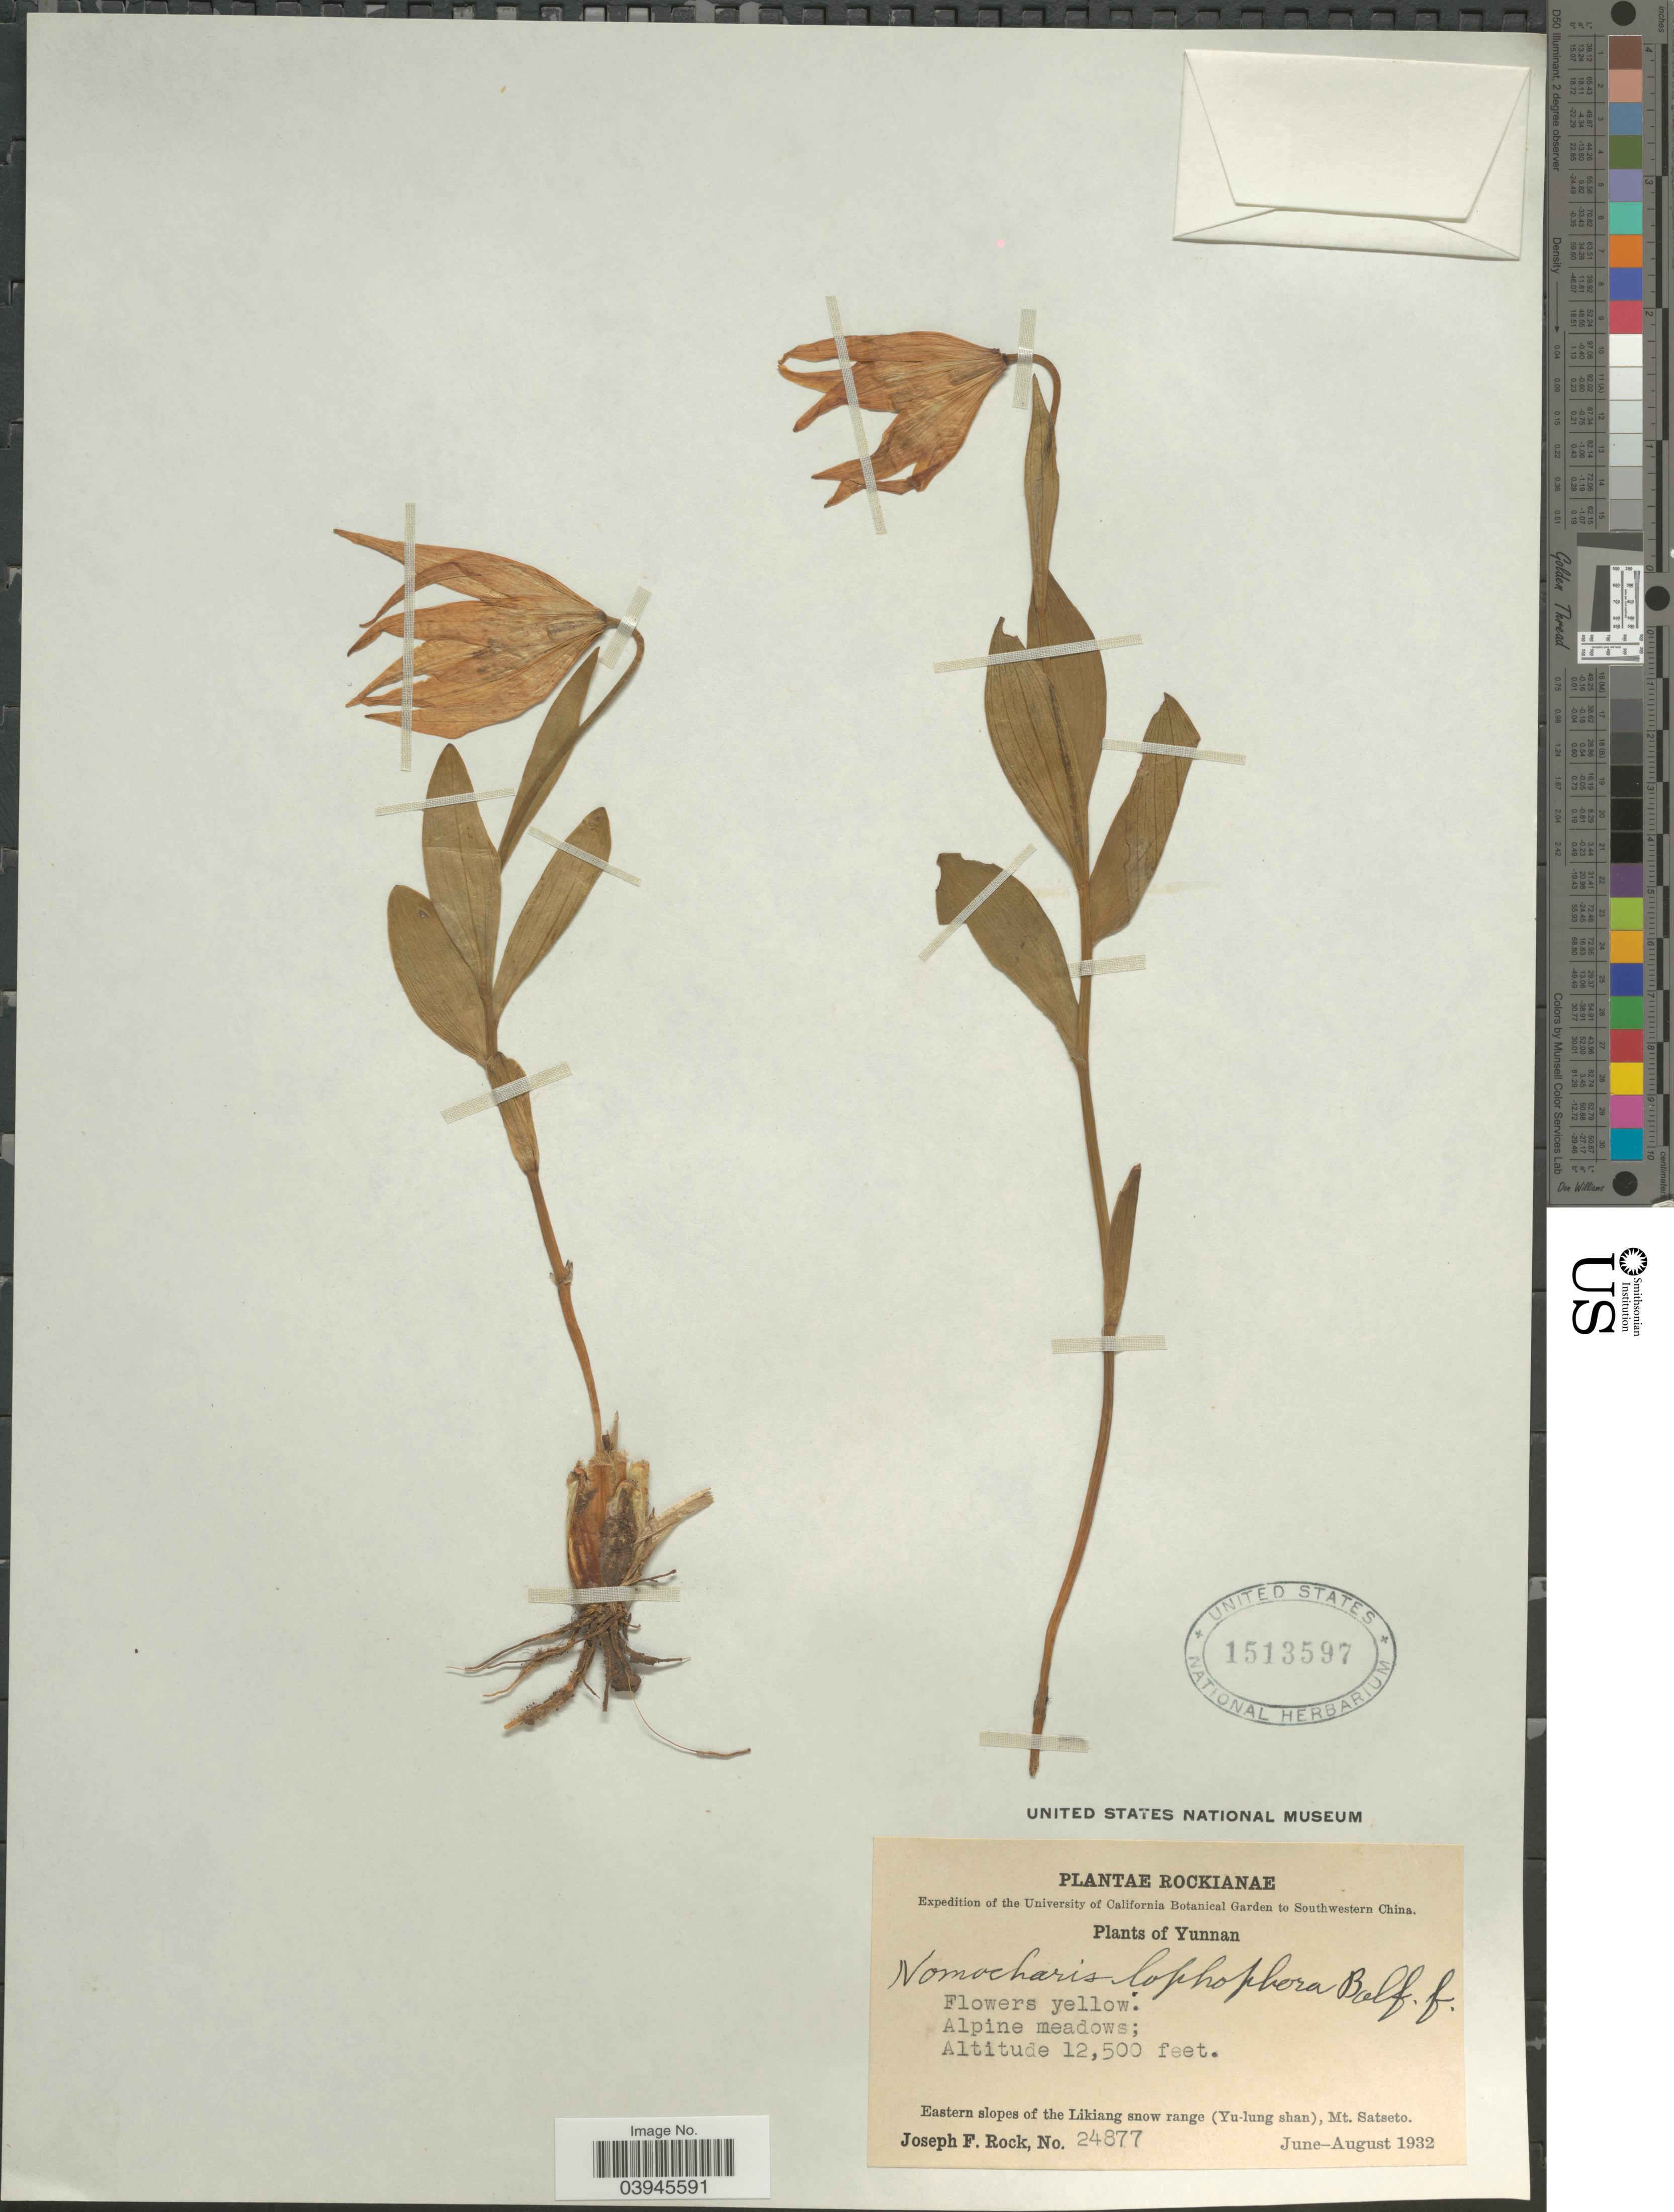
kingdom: Plantae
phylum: Tracheophyta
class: Liliopsida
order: Liliales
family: Liliaceae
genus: Lilium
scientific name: Lilium lophophorum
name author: (Bureau & Franch.) Franch.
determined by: Strong, Mark T., (BOT), Smithsonian Institution - National Museum of Natural History (UNITED STATES)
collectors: J. F. Rock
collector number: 24877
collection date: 1932-06/1932-08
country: China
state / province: Yunnan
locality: Southwestern China. Eastern slopes of the Likiang snow range (Yu-lung shan), Mt. Satseto.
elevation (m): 3810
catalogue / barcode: US 1513597